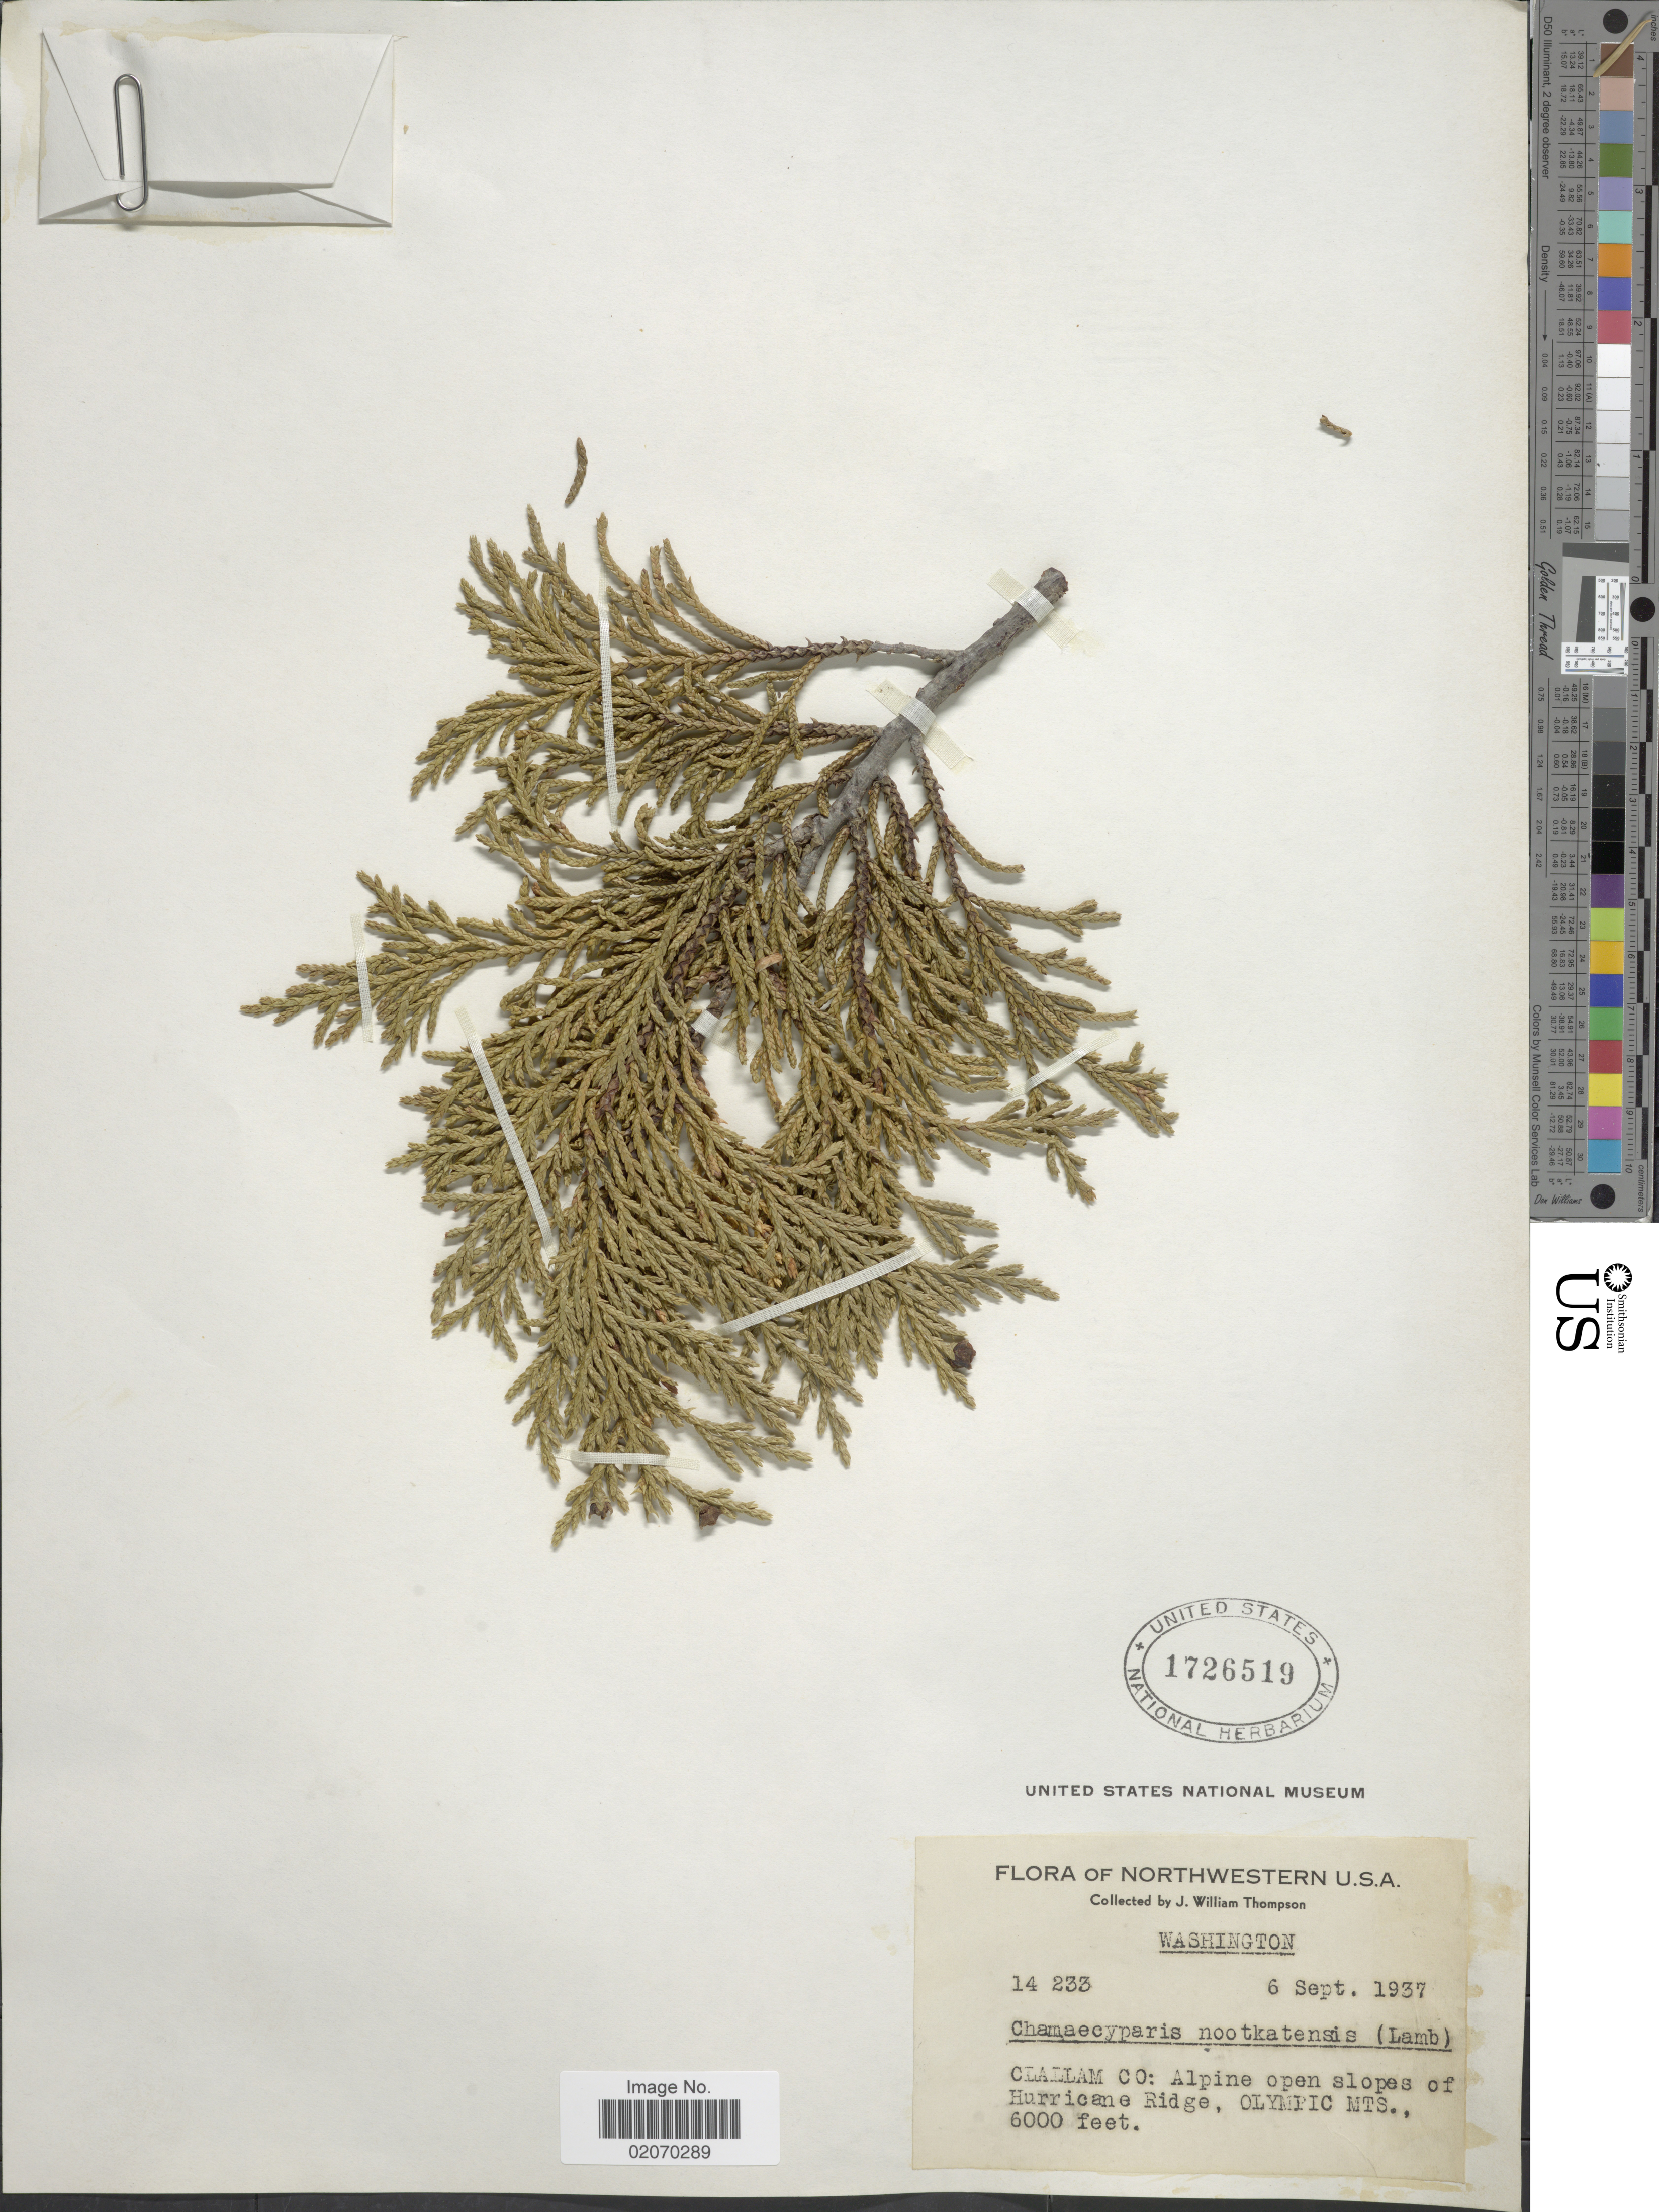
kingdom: Plantae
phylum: Tracheophyta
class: Pinopsida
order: Pinales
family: Cupressaceae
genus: Chamaecyparis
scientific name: Chamaecyparis nootkatensis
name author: (D. Don) Spach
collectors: J. W. Thompson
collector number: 14233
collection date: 1937-09-06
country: United States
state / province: Washington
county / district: Clallam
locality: Clallam Co.: Hurricane Ridge, Olympic Mts.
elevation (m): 1829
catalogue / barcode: US 1726519